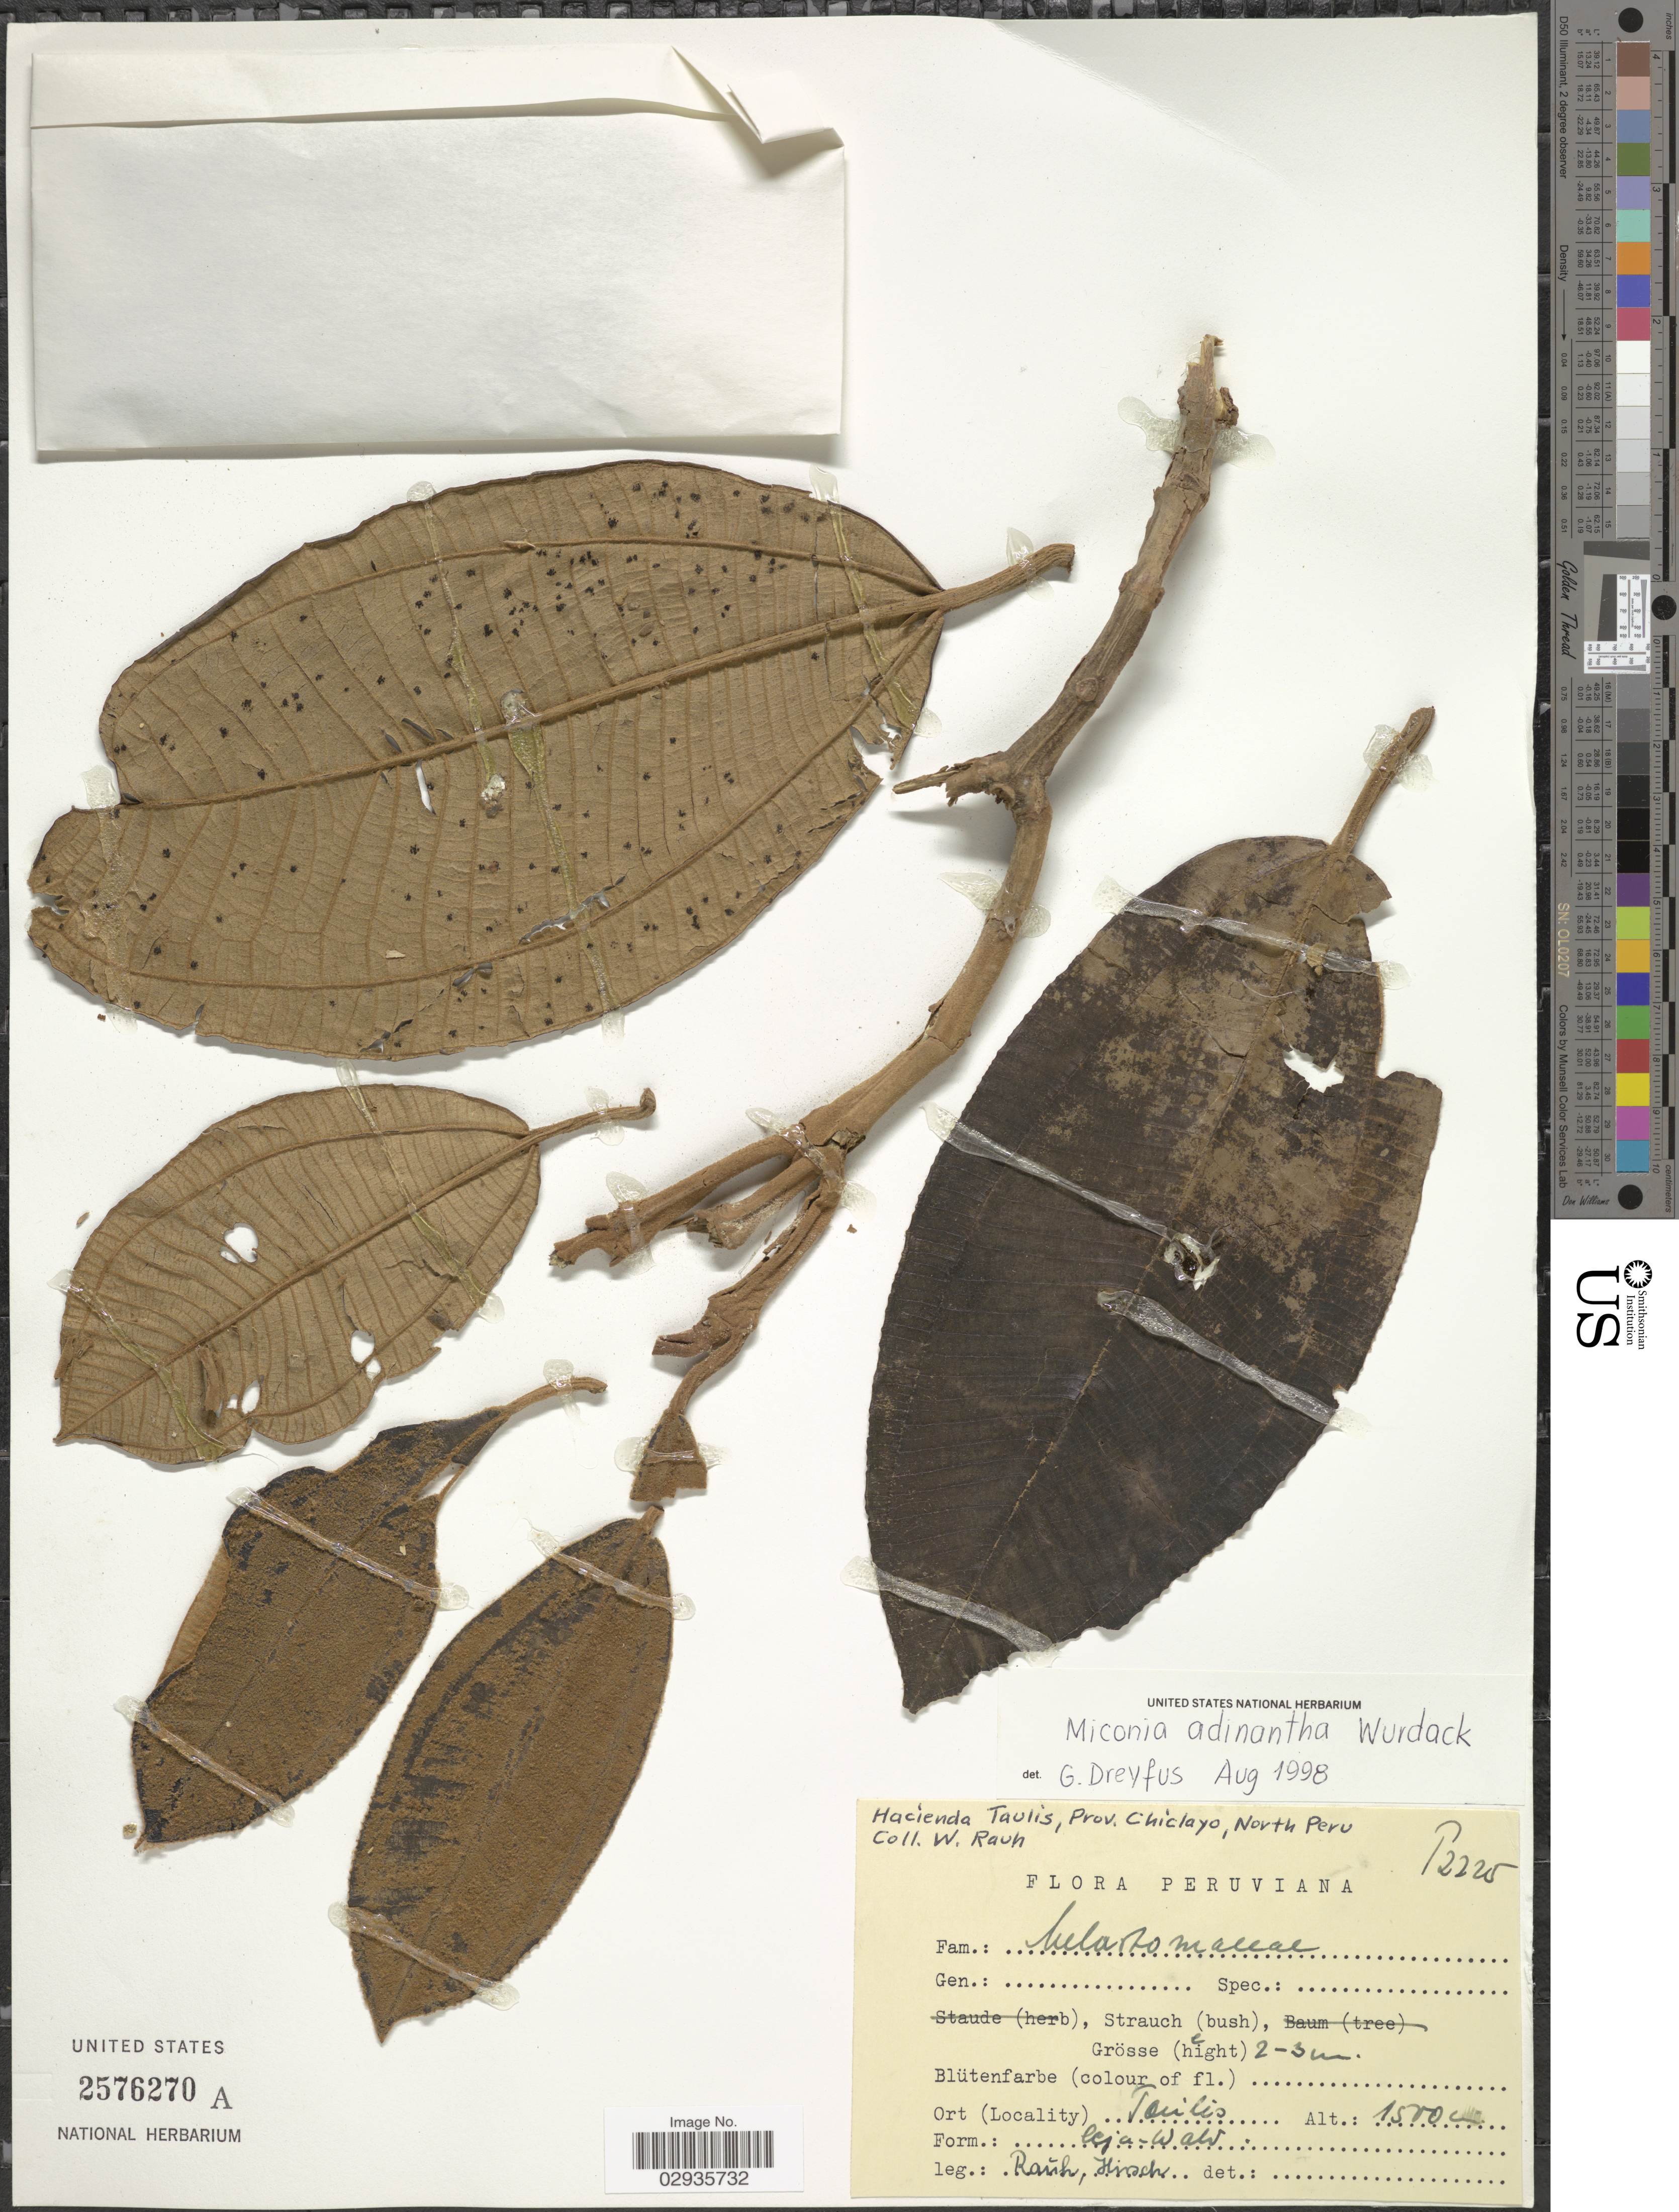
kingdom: Plantae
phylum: Tracheophyta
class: Magnoliopsida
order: Myrtales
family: Melastomataceae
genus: Miconia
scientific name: Miconia adinantha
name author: Wurdack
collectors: W. Rauh & Hirsch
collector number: P2225*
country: Peru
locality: Hacienda Taulis, Prov. Chiclayo, North Peru.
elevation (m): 1500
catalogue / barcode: US 2576270A